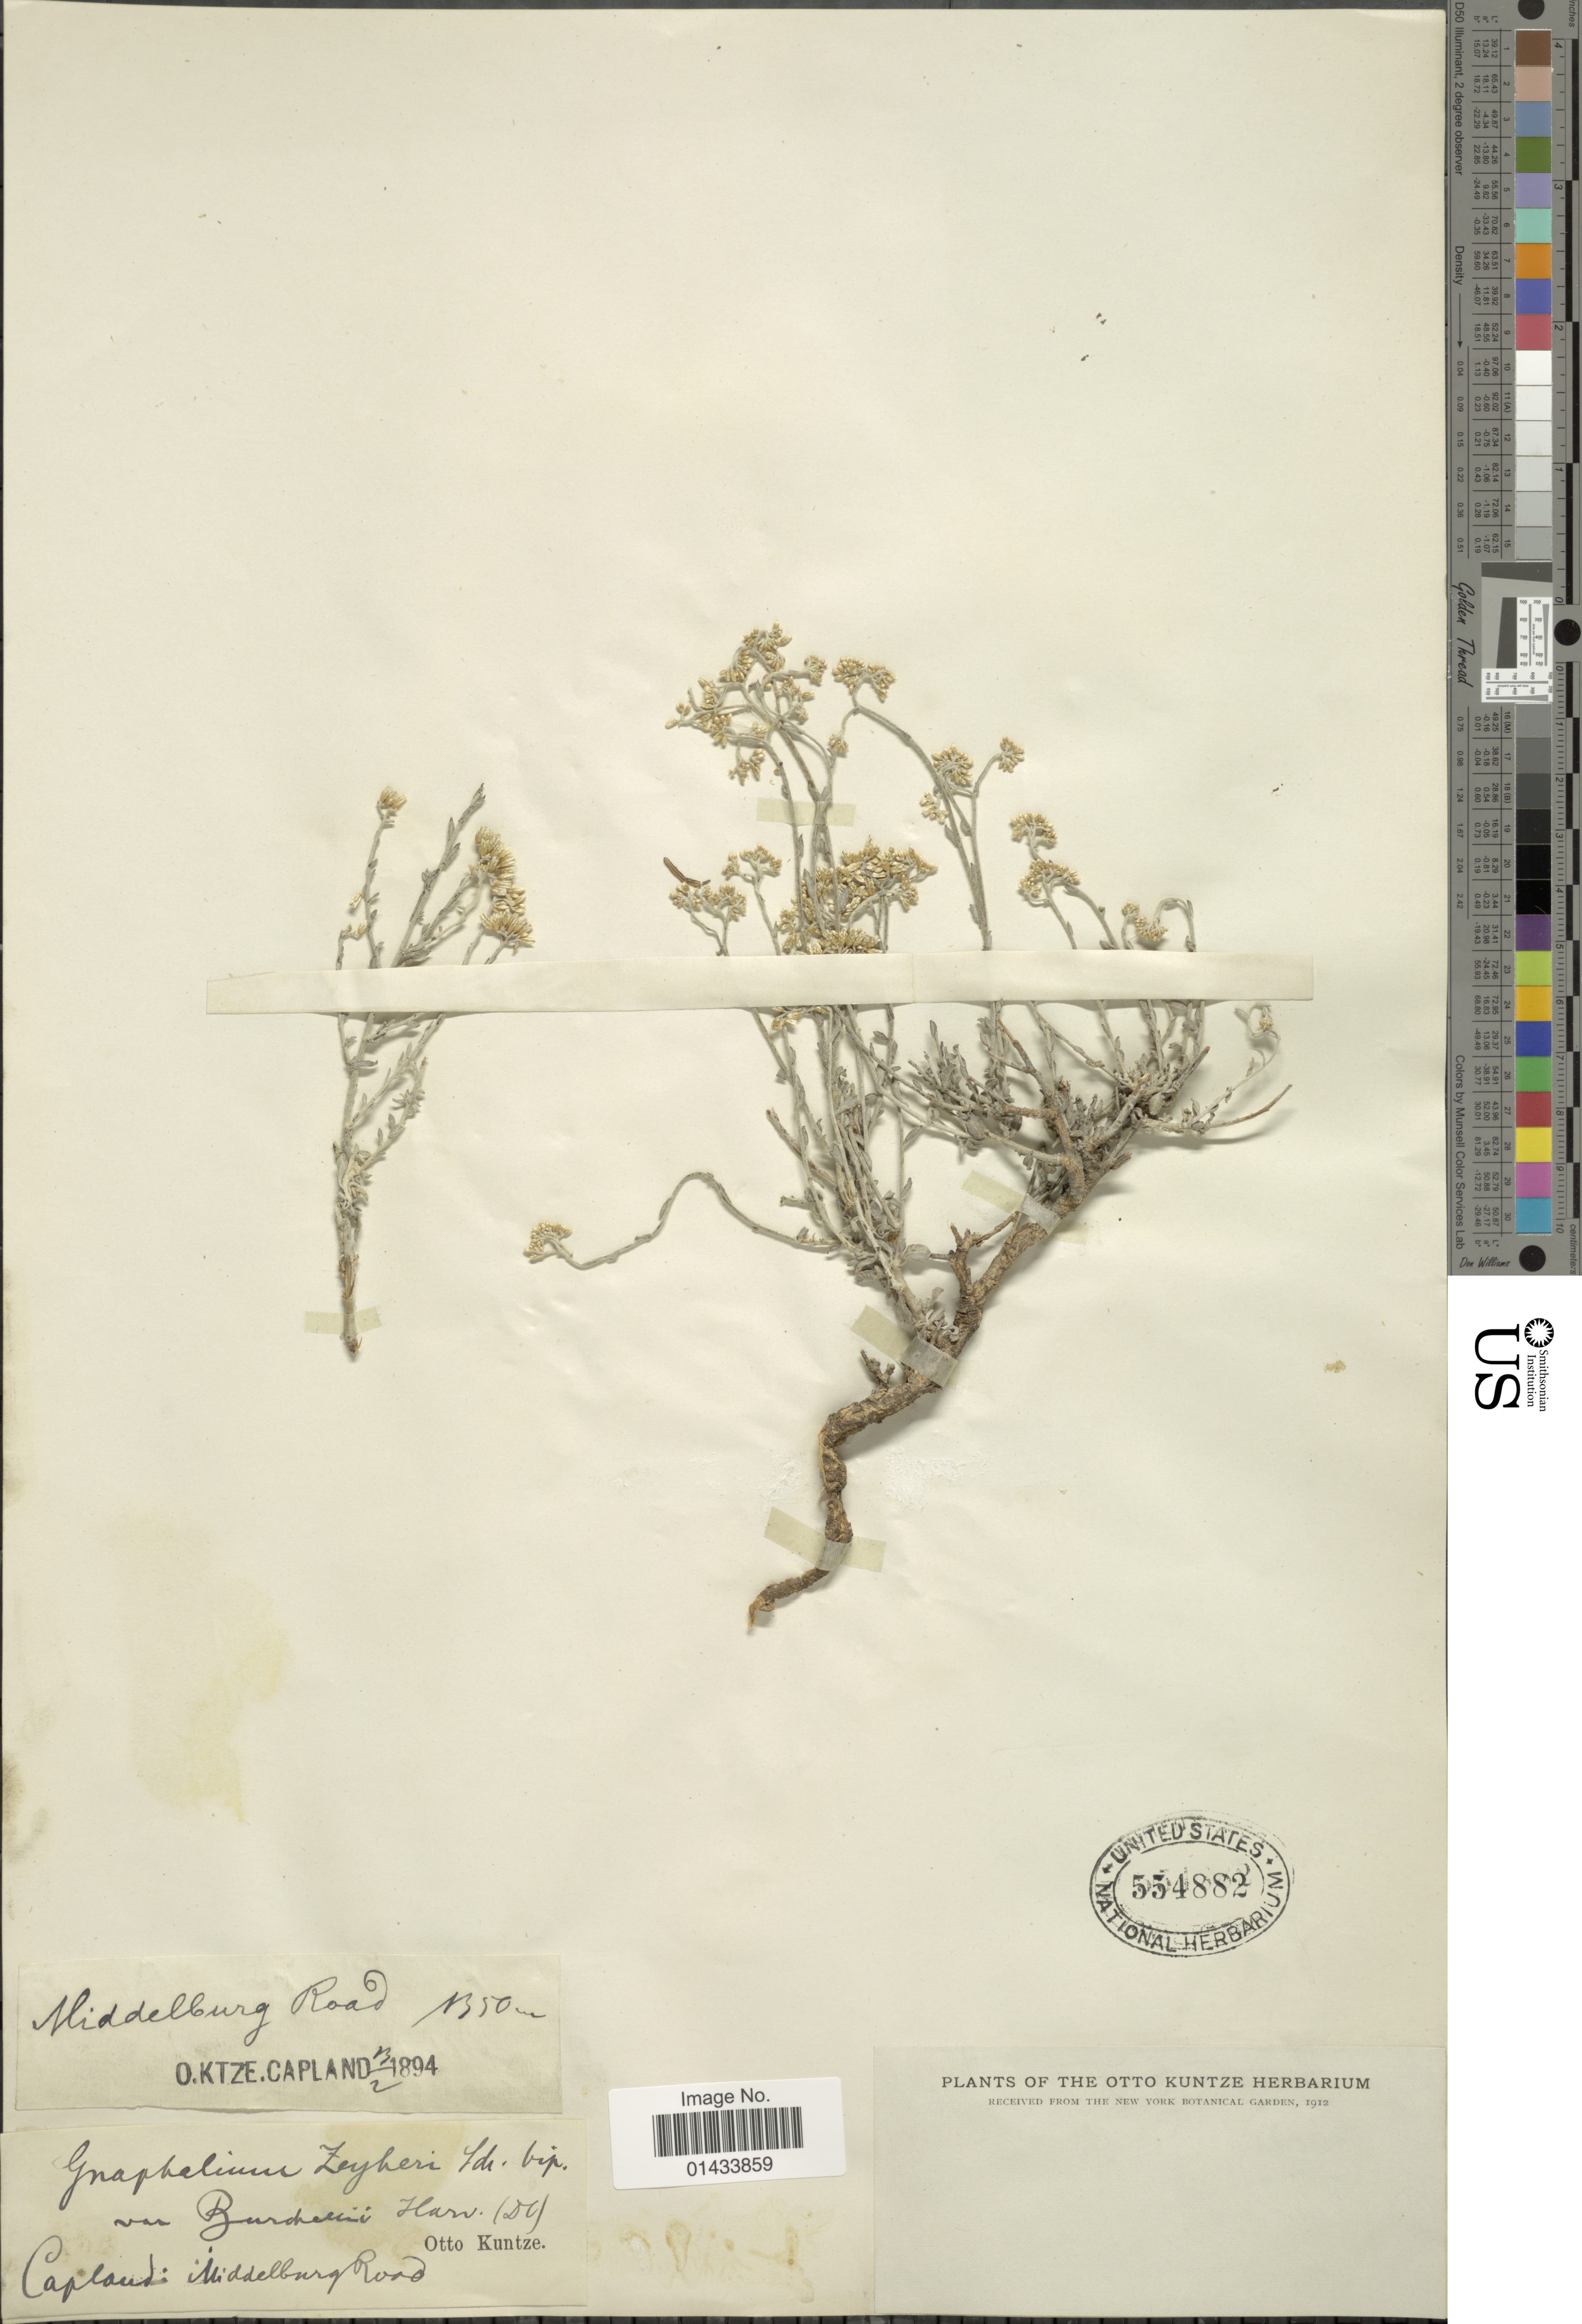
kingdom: Plantae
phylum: Tracheophyta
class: Magnoliopsida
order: Asterales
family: Asteraceae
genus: Helichrysum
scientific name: Helichrysum zeyheri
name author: Less.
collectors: C.E.O. Kuntze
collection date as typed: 13/2 1894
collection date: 1894-02-13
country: South Africa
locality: Capland, Middelburg Road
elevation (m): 1350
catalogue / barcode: US 554882